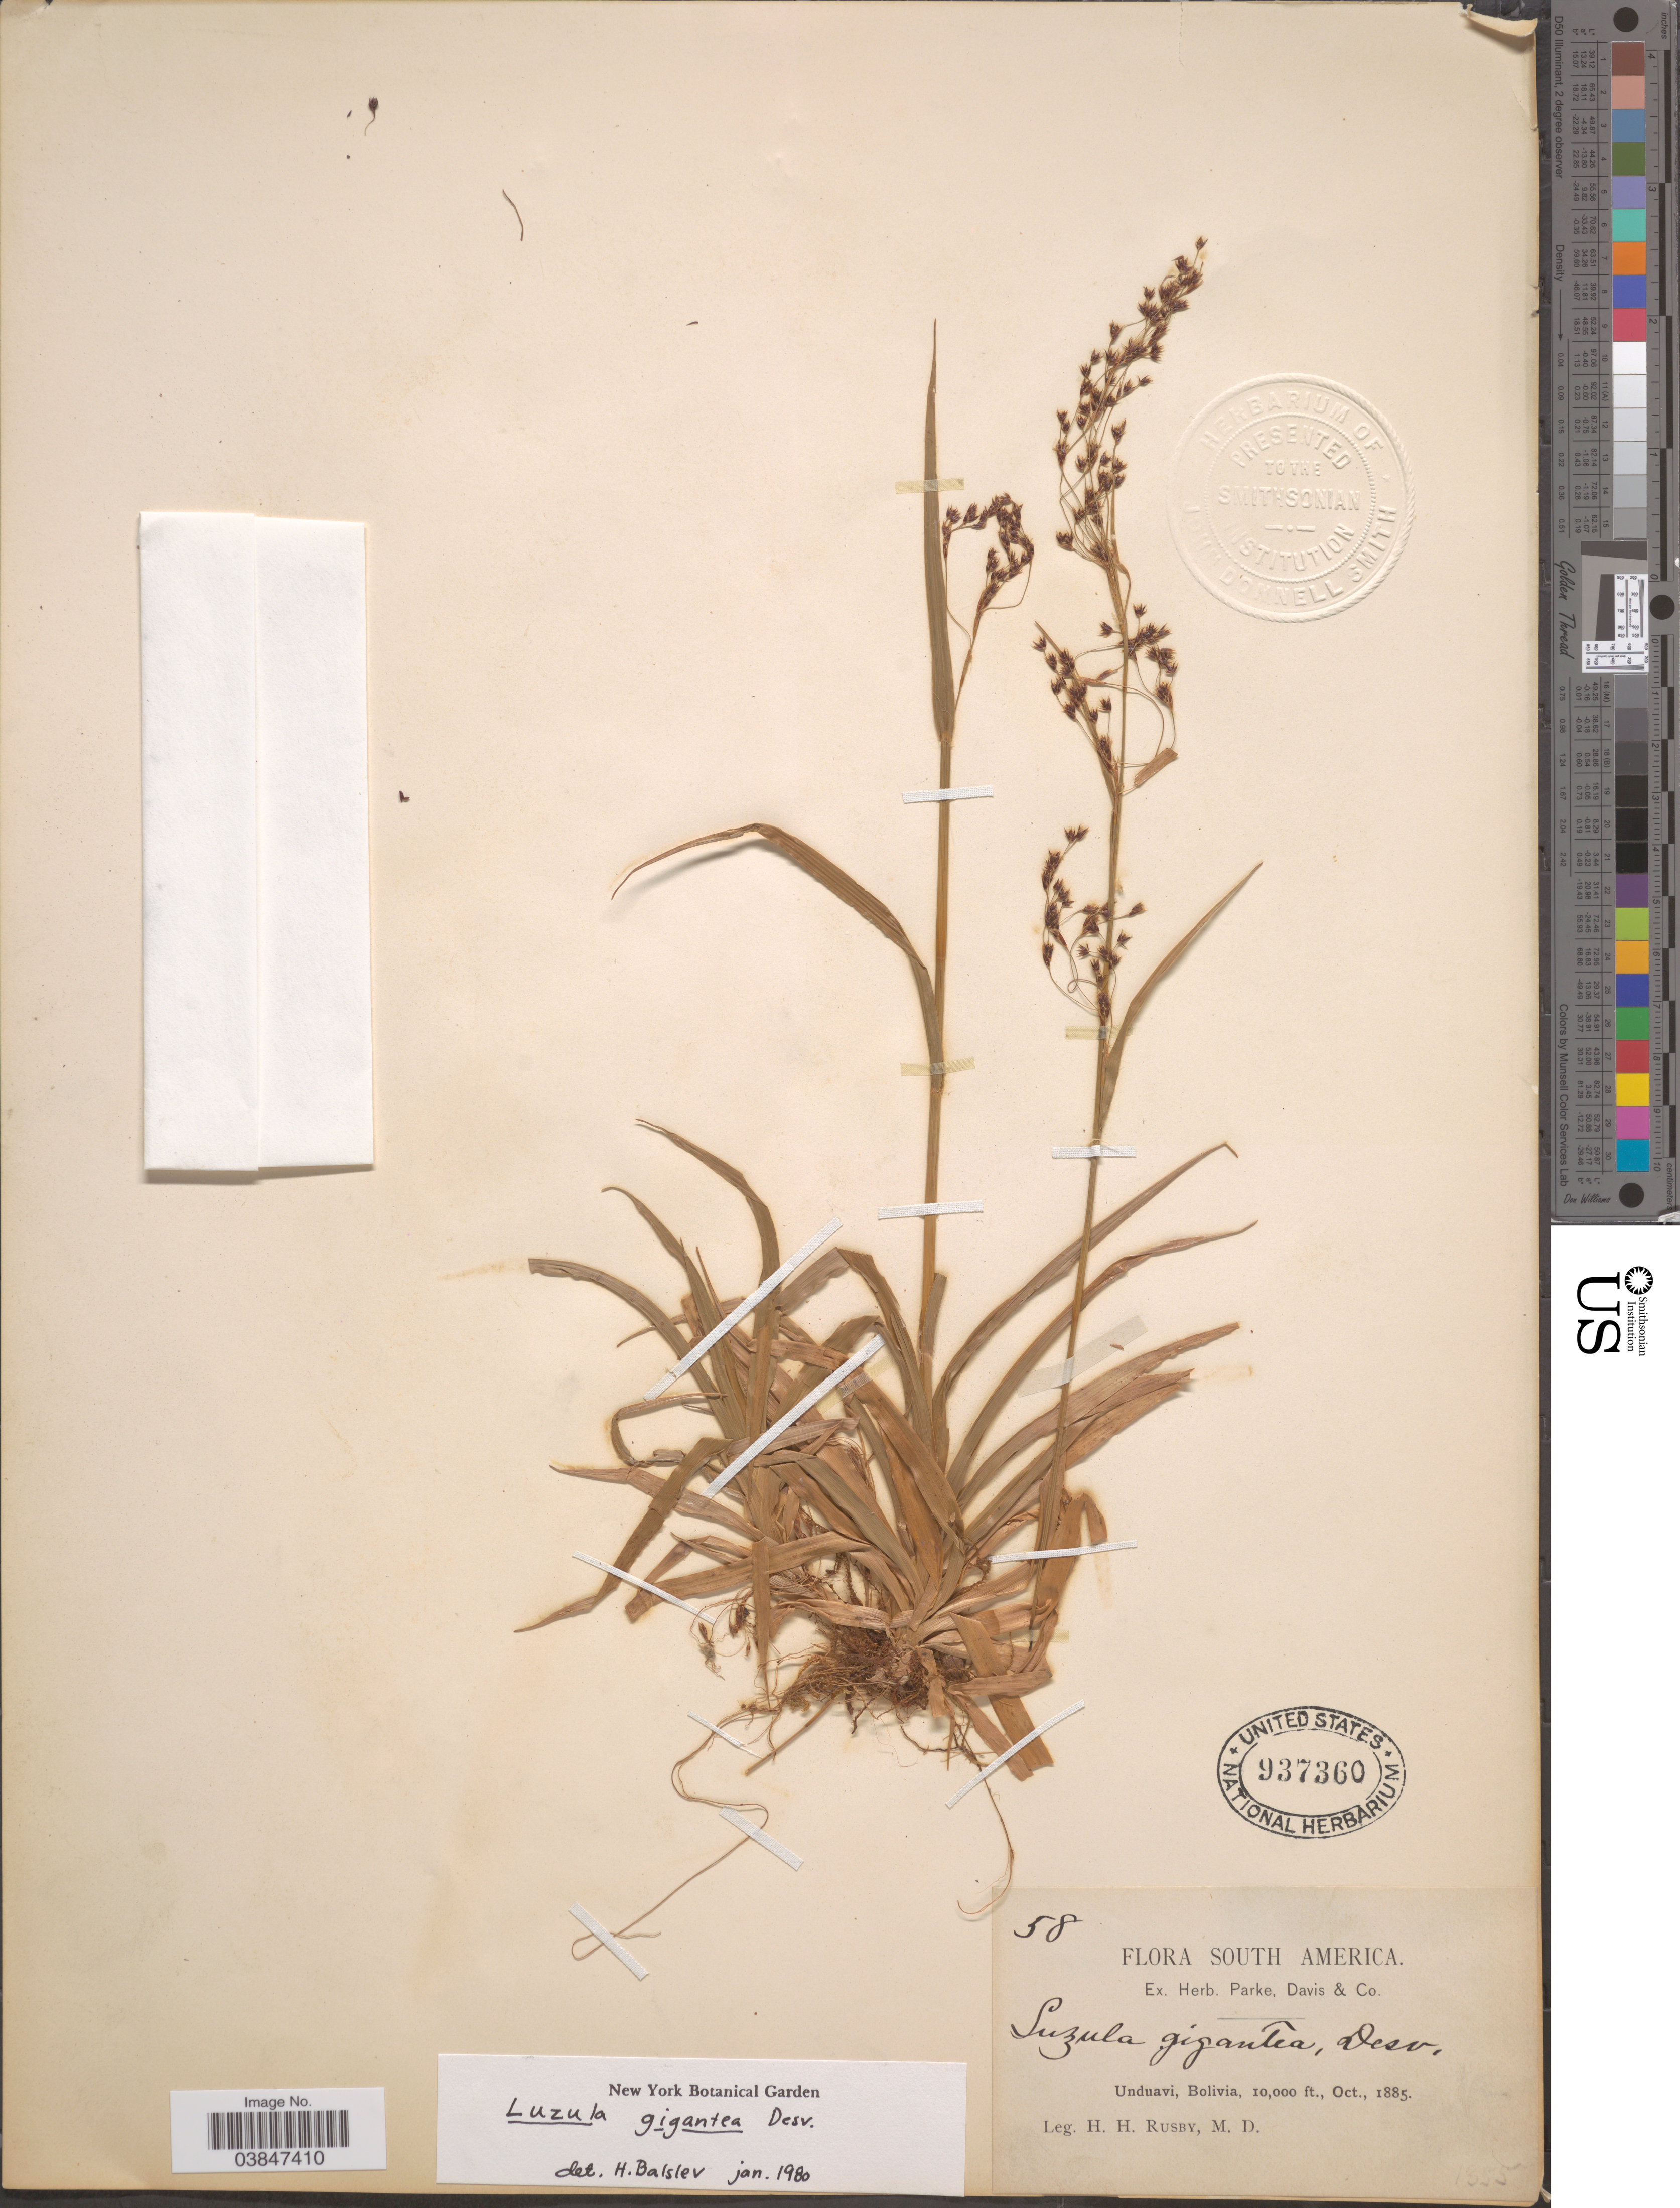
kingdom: Plantae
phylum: Tracheophyta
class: Liliopsida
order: Poales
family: Juncaceae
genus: Luzula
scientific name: Luzula gigantea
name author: Desv.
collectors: H. H. Rusby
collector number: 58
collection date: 1885-10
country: Bolivia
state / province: La Paz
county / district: Nor Yungas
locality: Unduavi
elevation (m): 3048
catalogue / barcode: US 937360